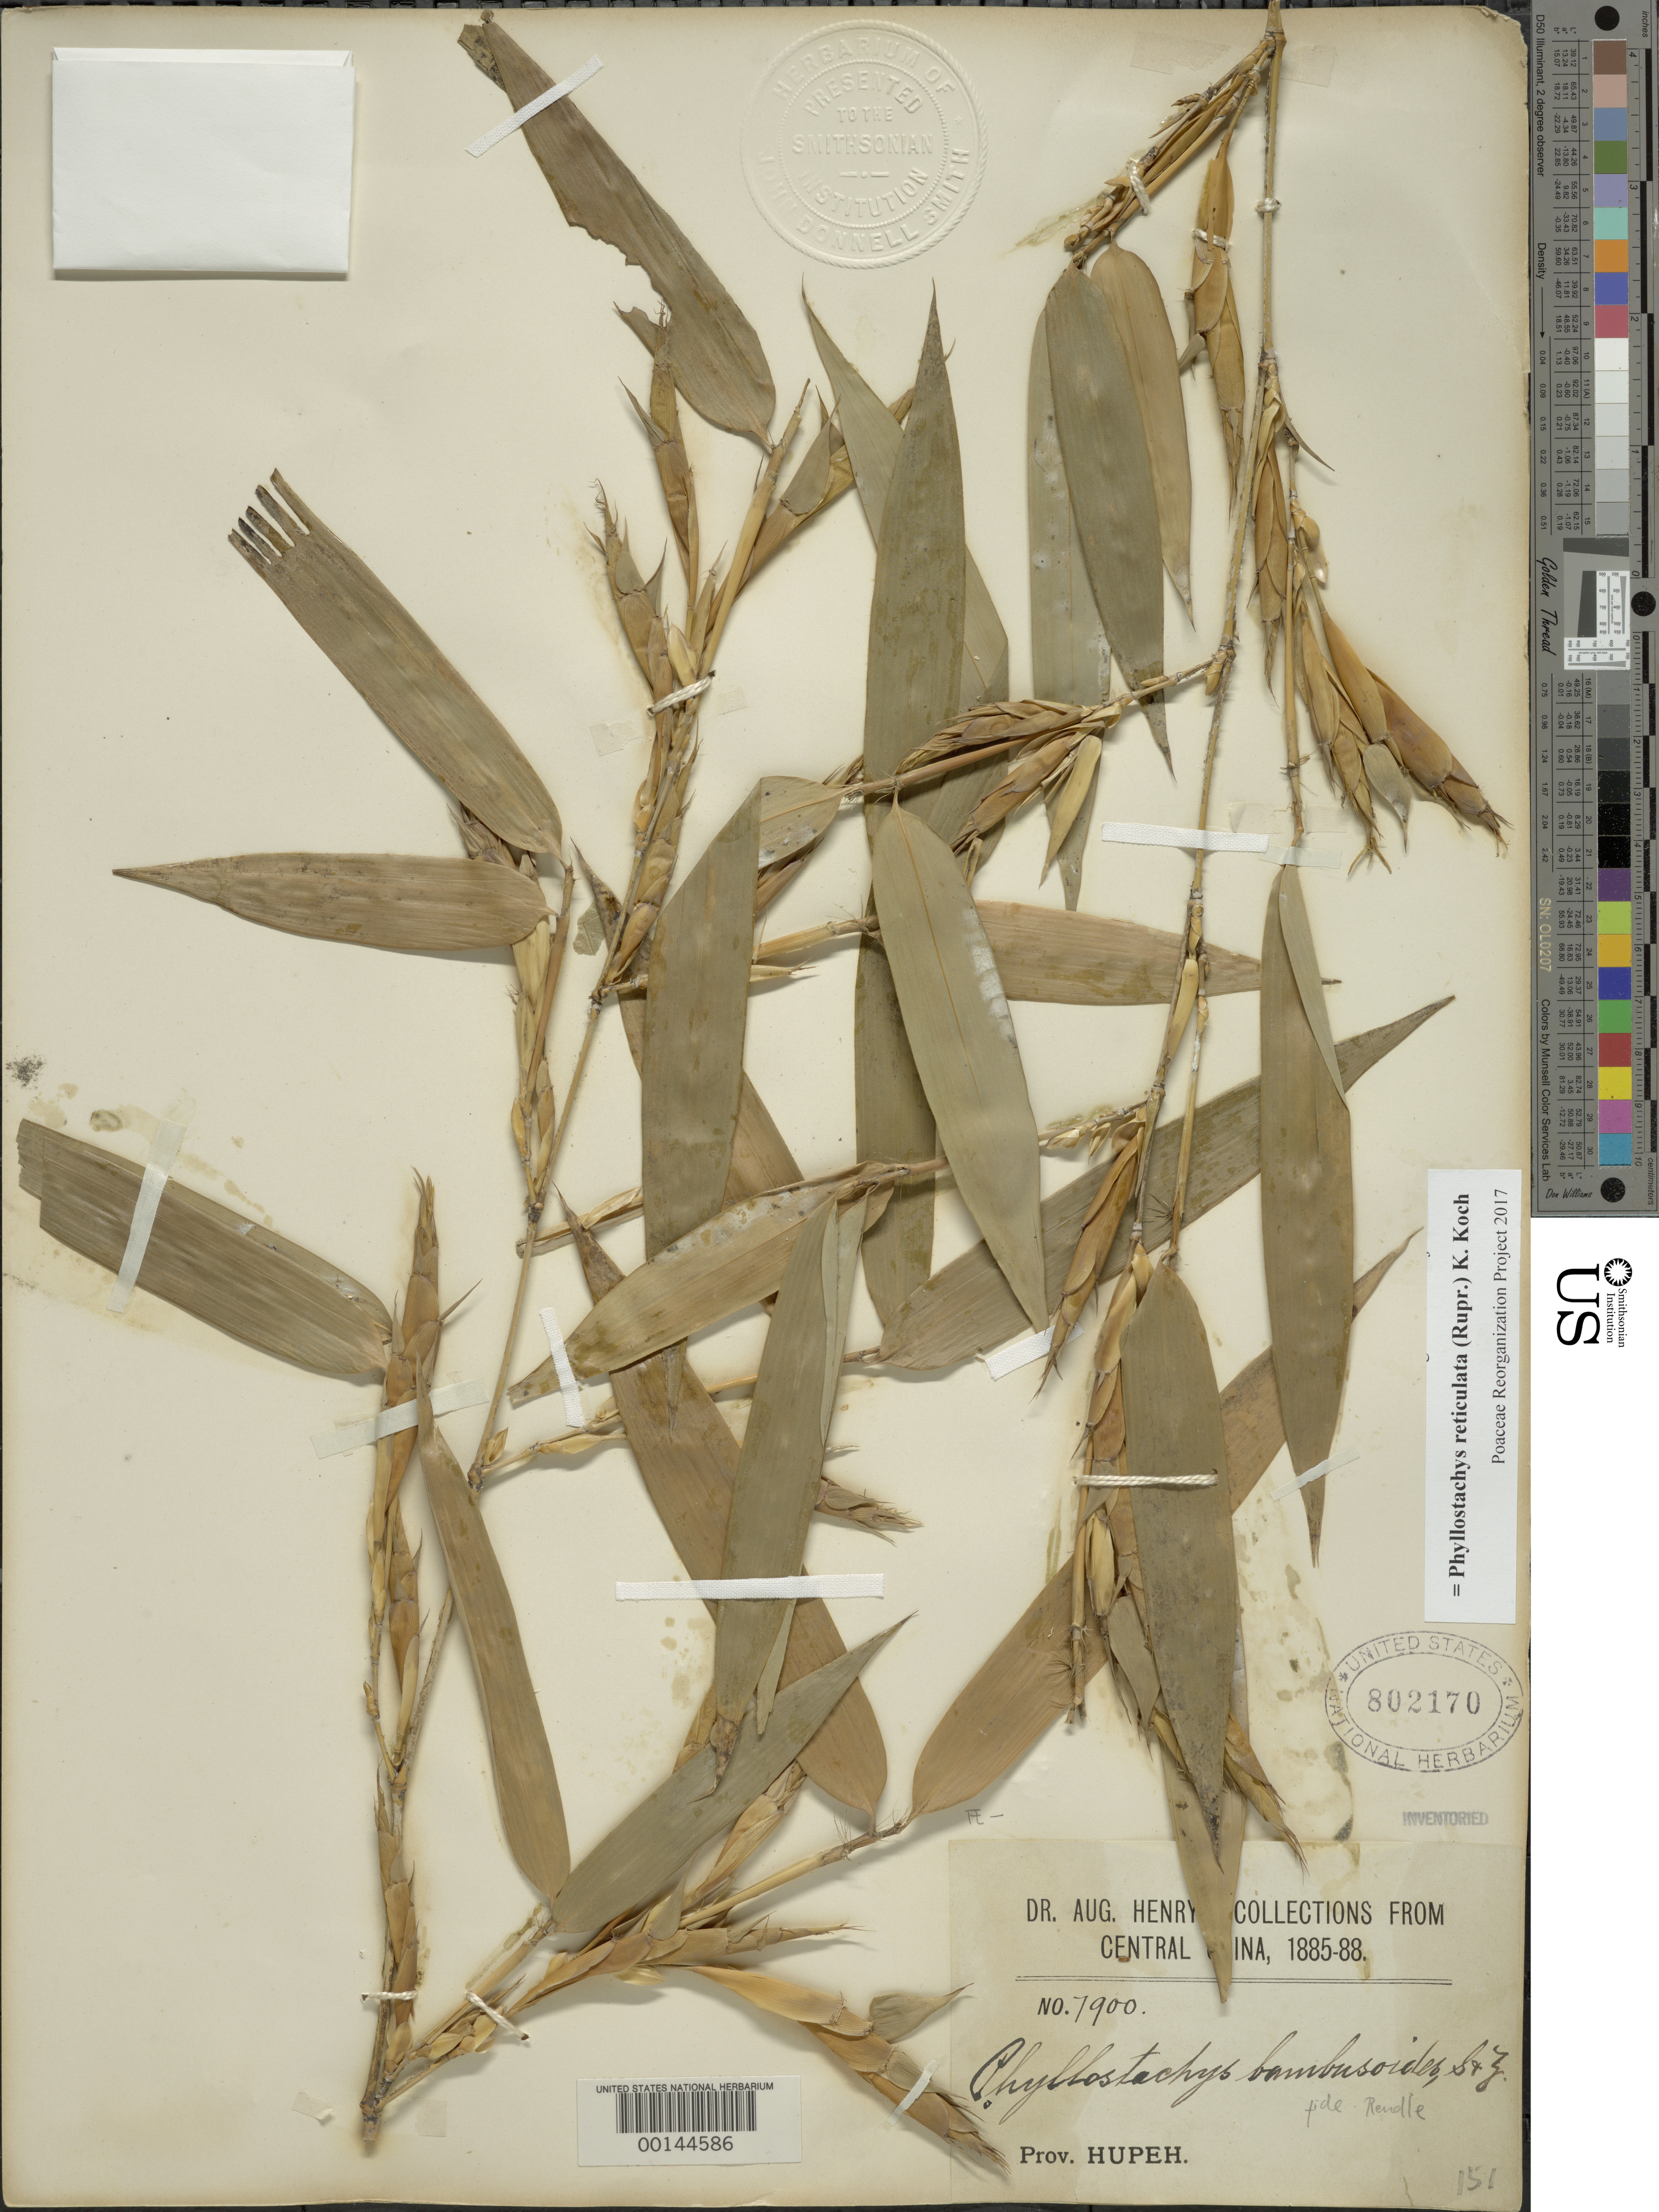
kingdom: Plantae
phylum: Tracheophyta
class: Liliopsida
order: Poales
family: Poaceae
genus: Phyllostachys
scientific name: Phyllostachys reticulata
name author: (Rupr.) K. Koch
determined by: Poaceae Reorganization Project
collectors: A. Henry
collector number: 7900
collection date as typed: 1885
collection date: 1885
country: China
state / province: Hubei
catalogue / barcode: US 802170